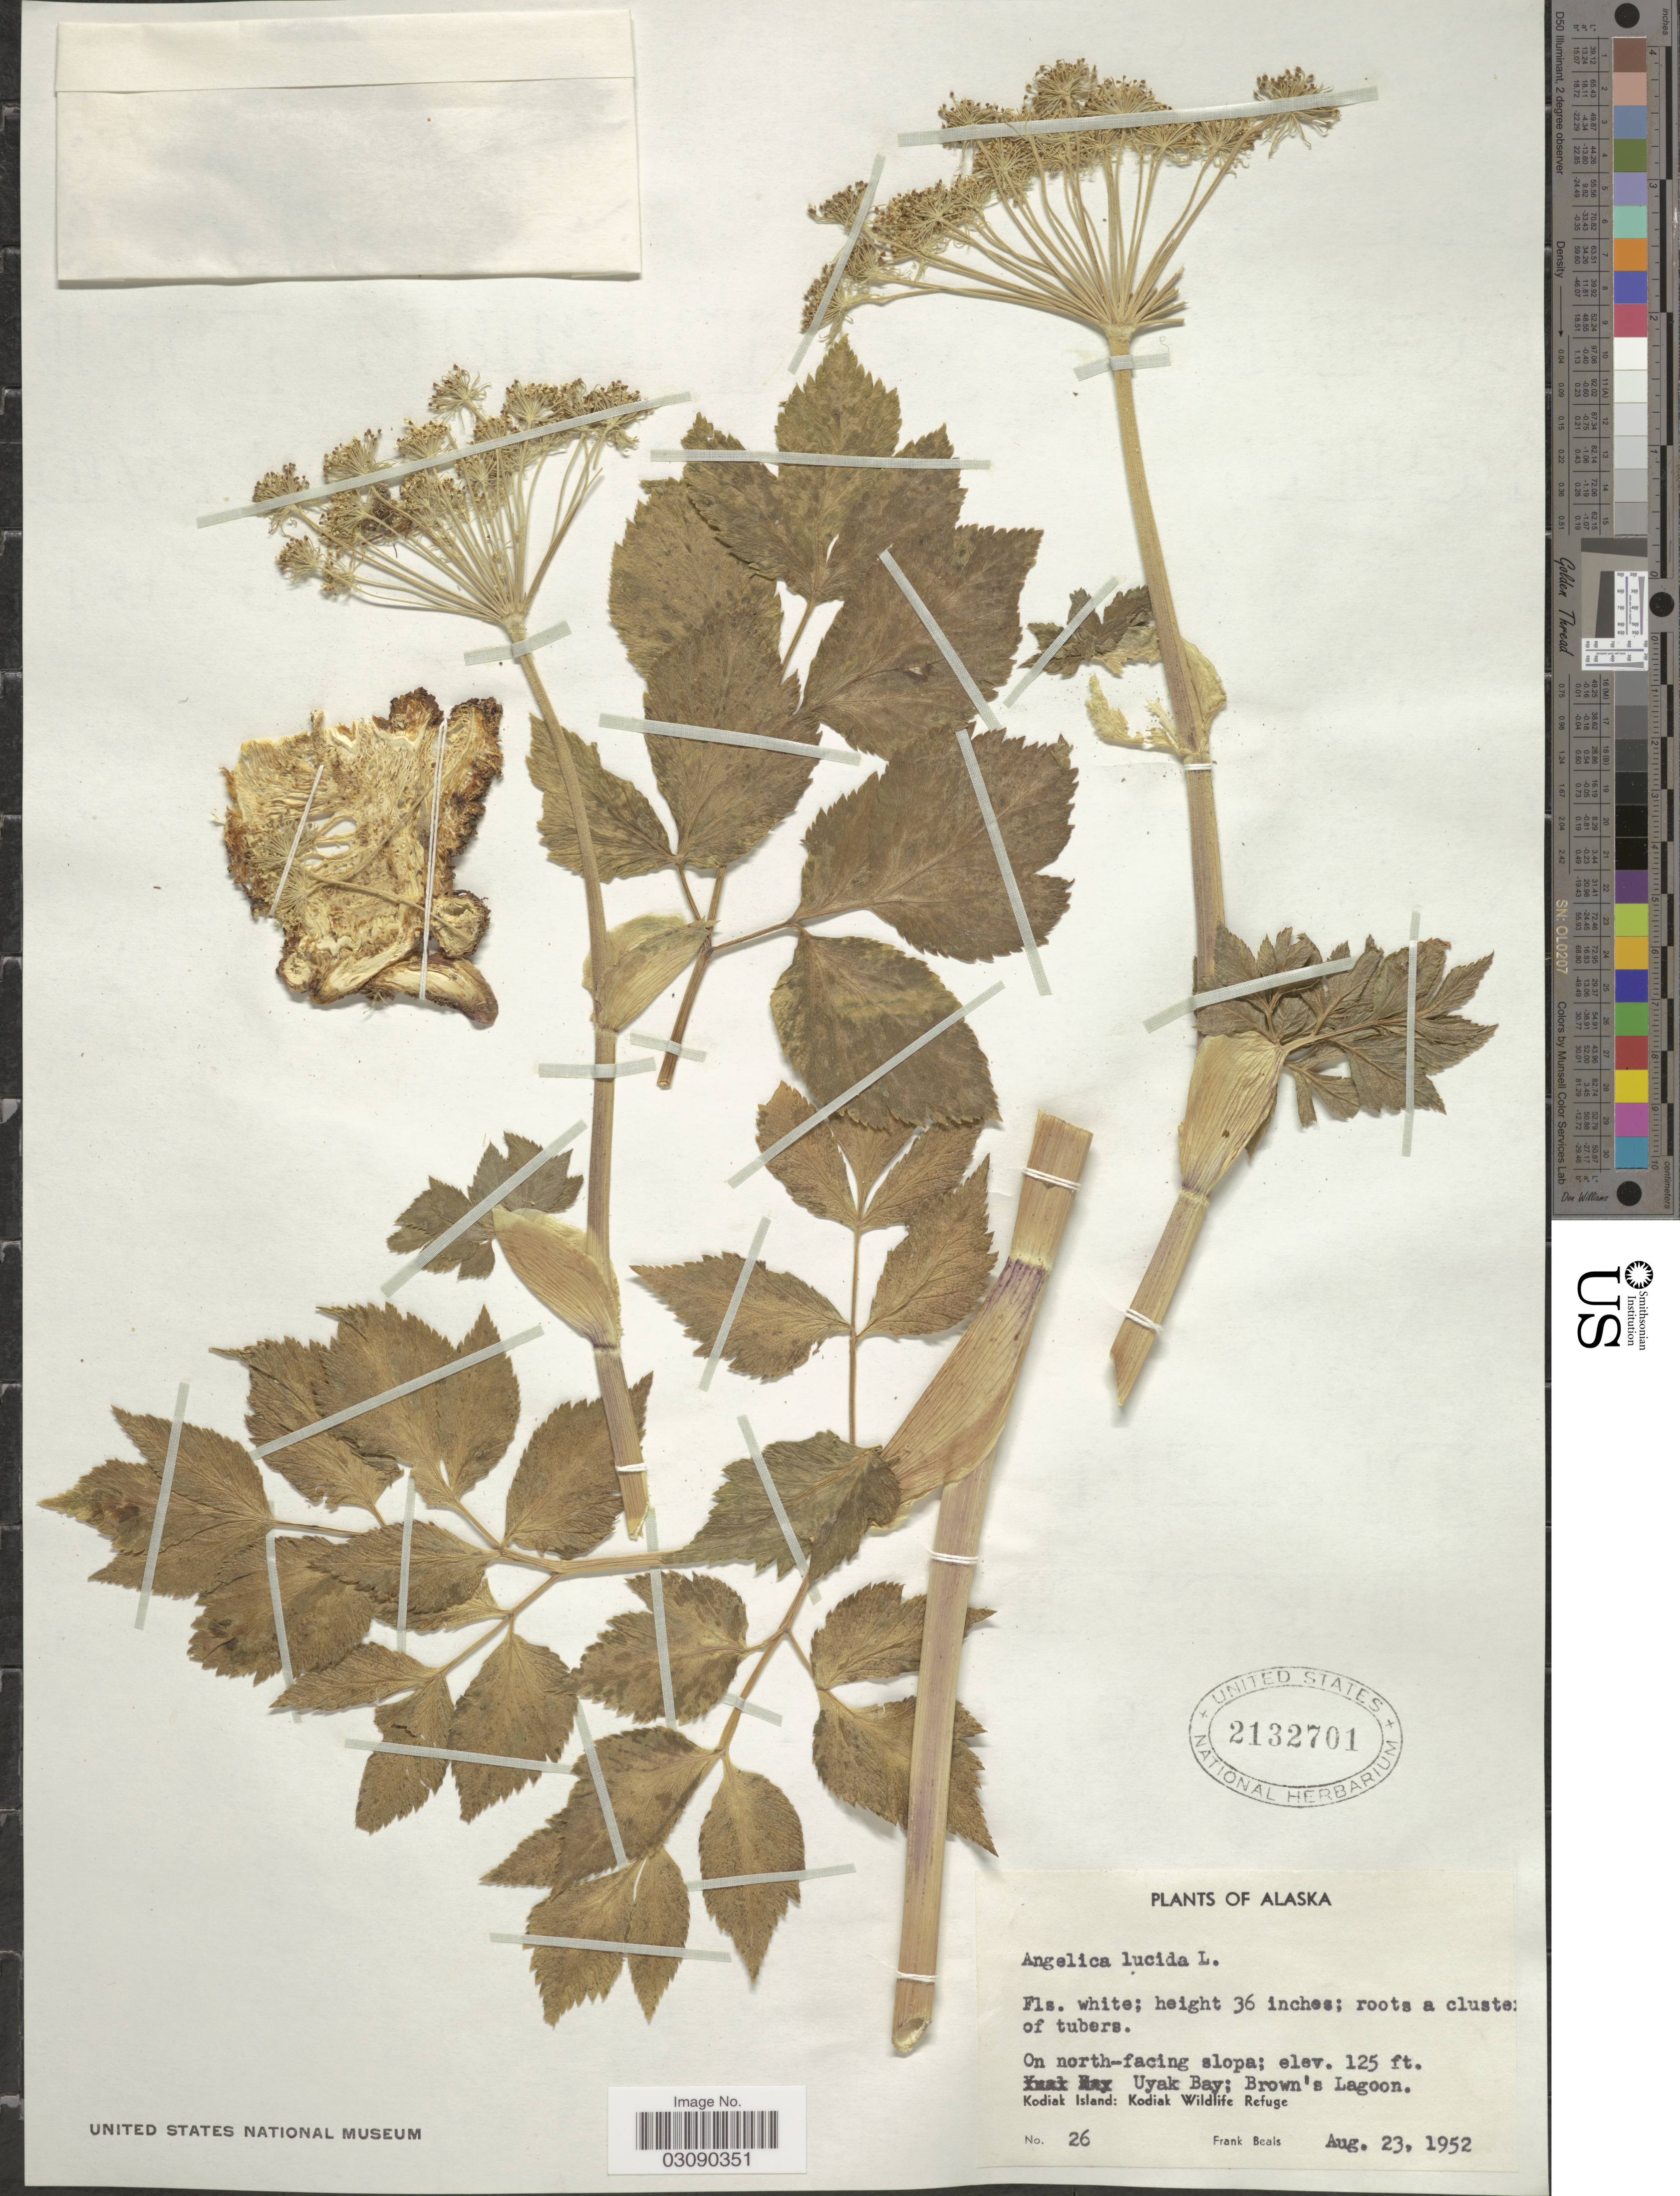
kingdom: Plantae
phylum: Tracheophyta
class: Magnoliopsida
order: Apiales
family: Apiaceae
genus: Angelica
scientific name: Angelica lucida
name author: L.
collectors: F. Beals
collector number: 26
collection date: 1952-08-23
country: United States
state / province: Alaska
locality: On north-facing slopa. Uyak Bay; Brown's Lagoon, Kodiak Island: Kodiak Wildlife Refuge.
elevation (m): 38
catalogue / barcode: US 2132701